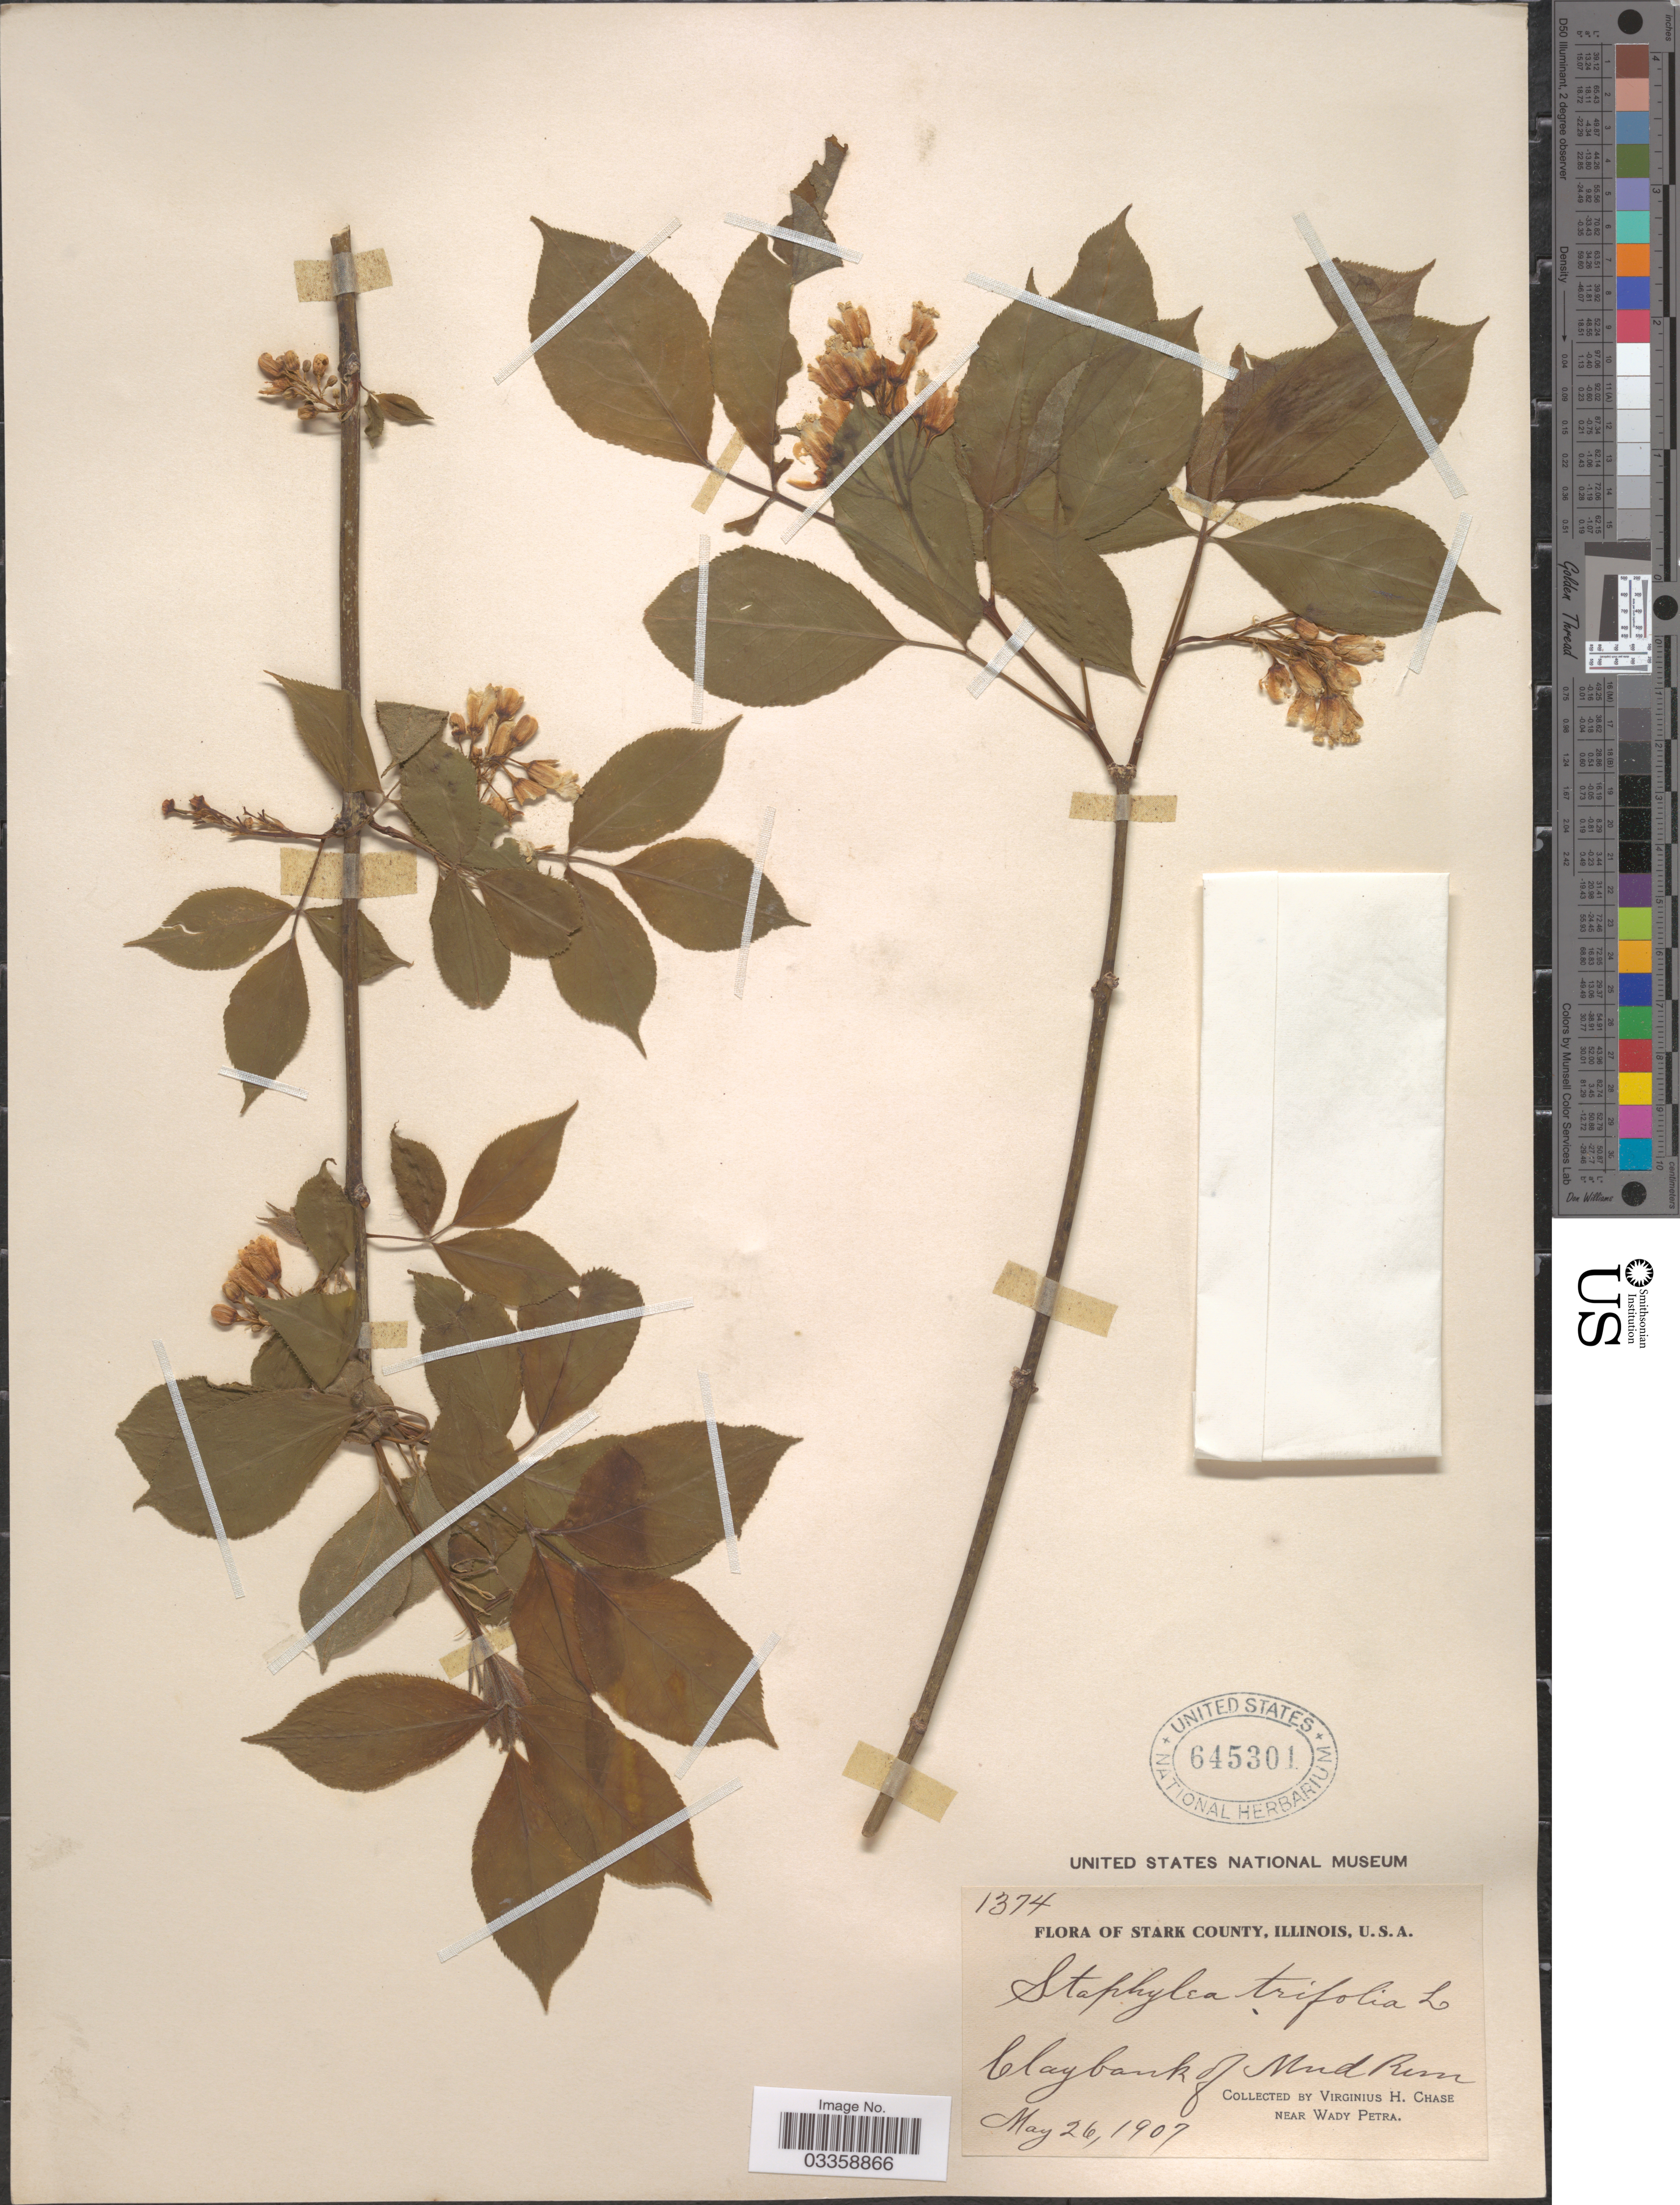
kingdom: Plantae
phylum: Tracheophyta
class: Magnoliopsida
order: Crossosomatales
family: Staphyleaceae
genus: Staphylea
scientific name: Staphylea trifolia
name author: L.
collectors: V. H. Chase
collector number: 1374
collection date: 1907-05-26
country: United States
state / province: Illinois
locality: Stark County. Clay bank of Mud Run. Near Wady Petra.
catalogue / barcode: US 645301